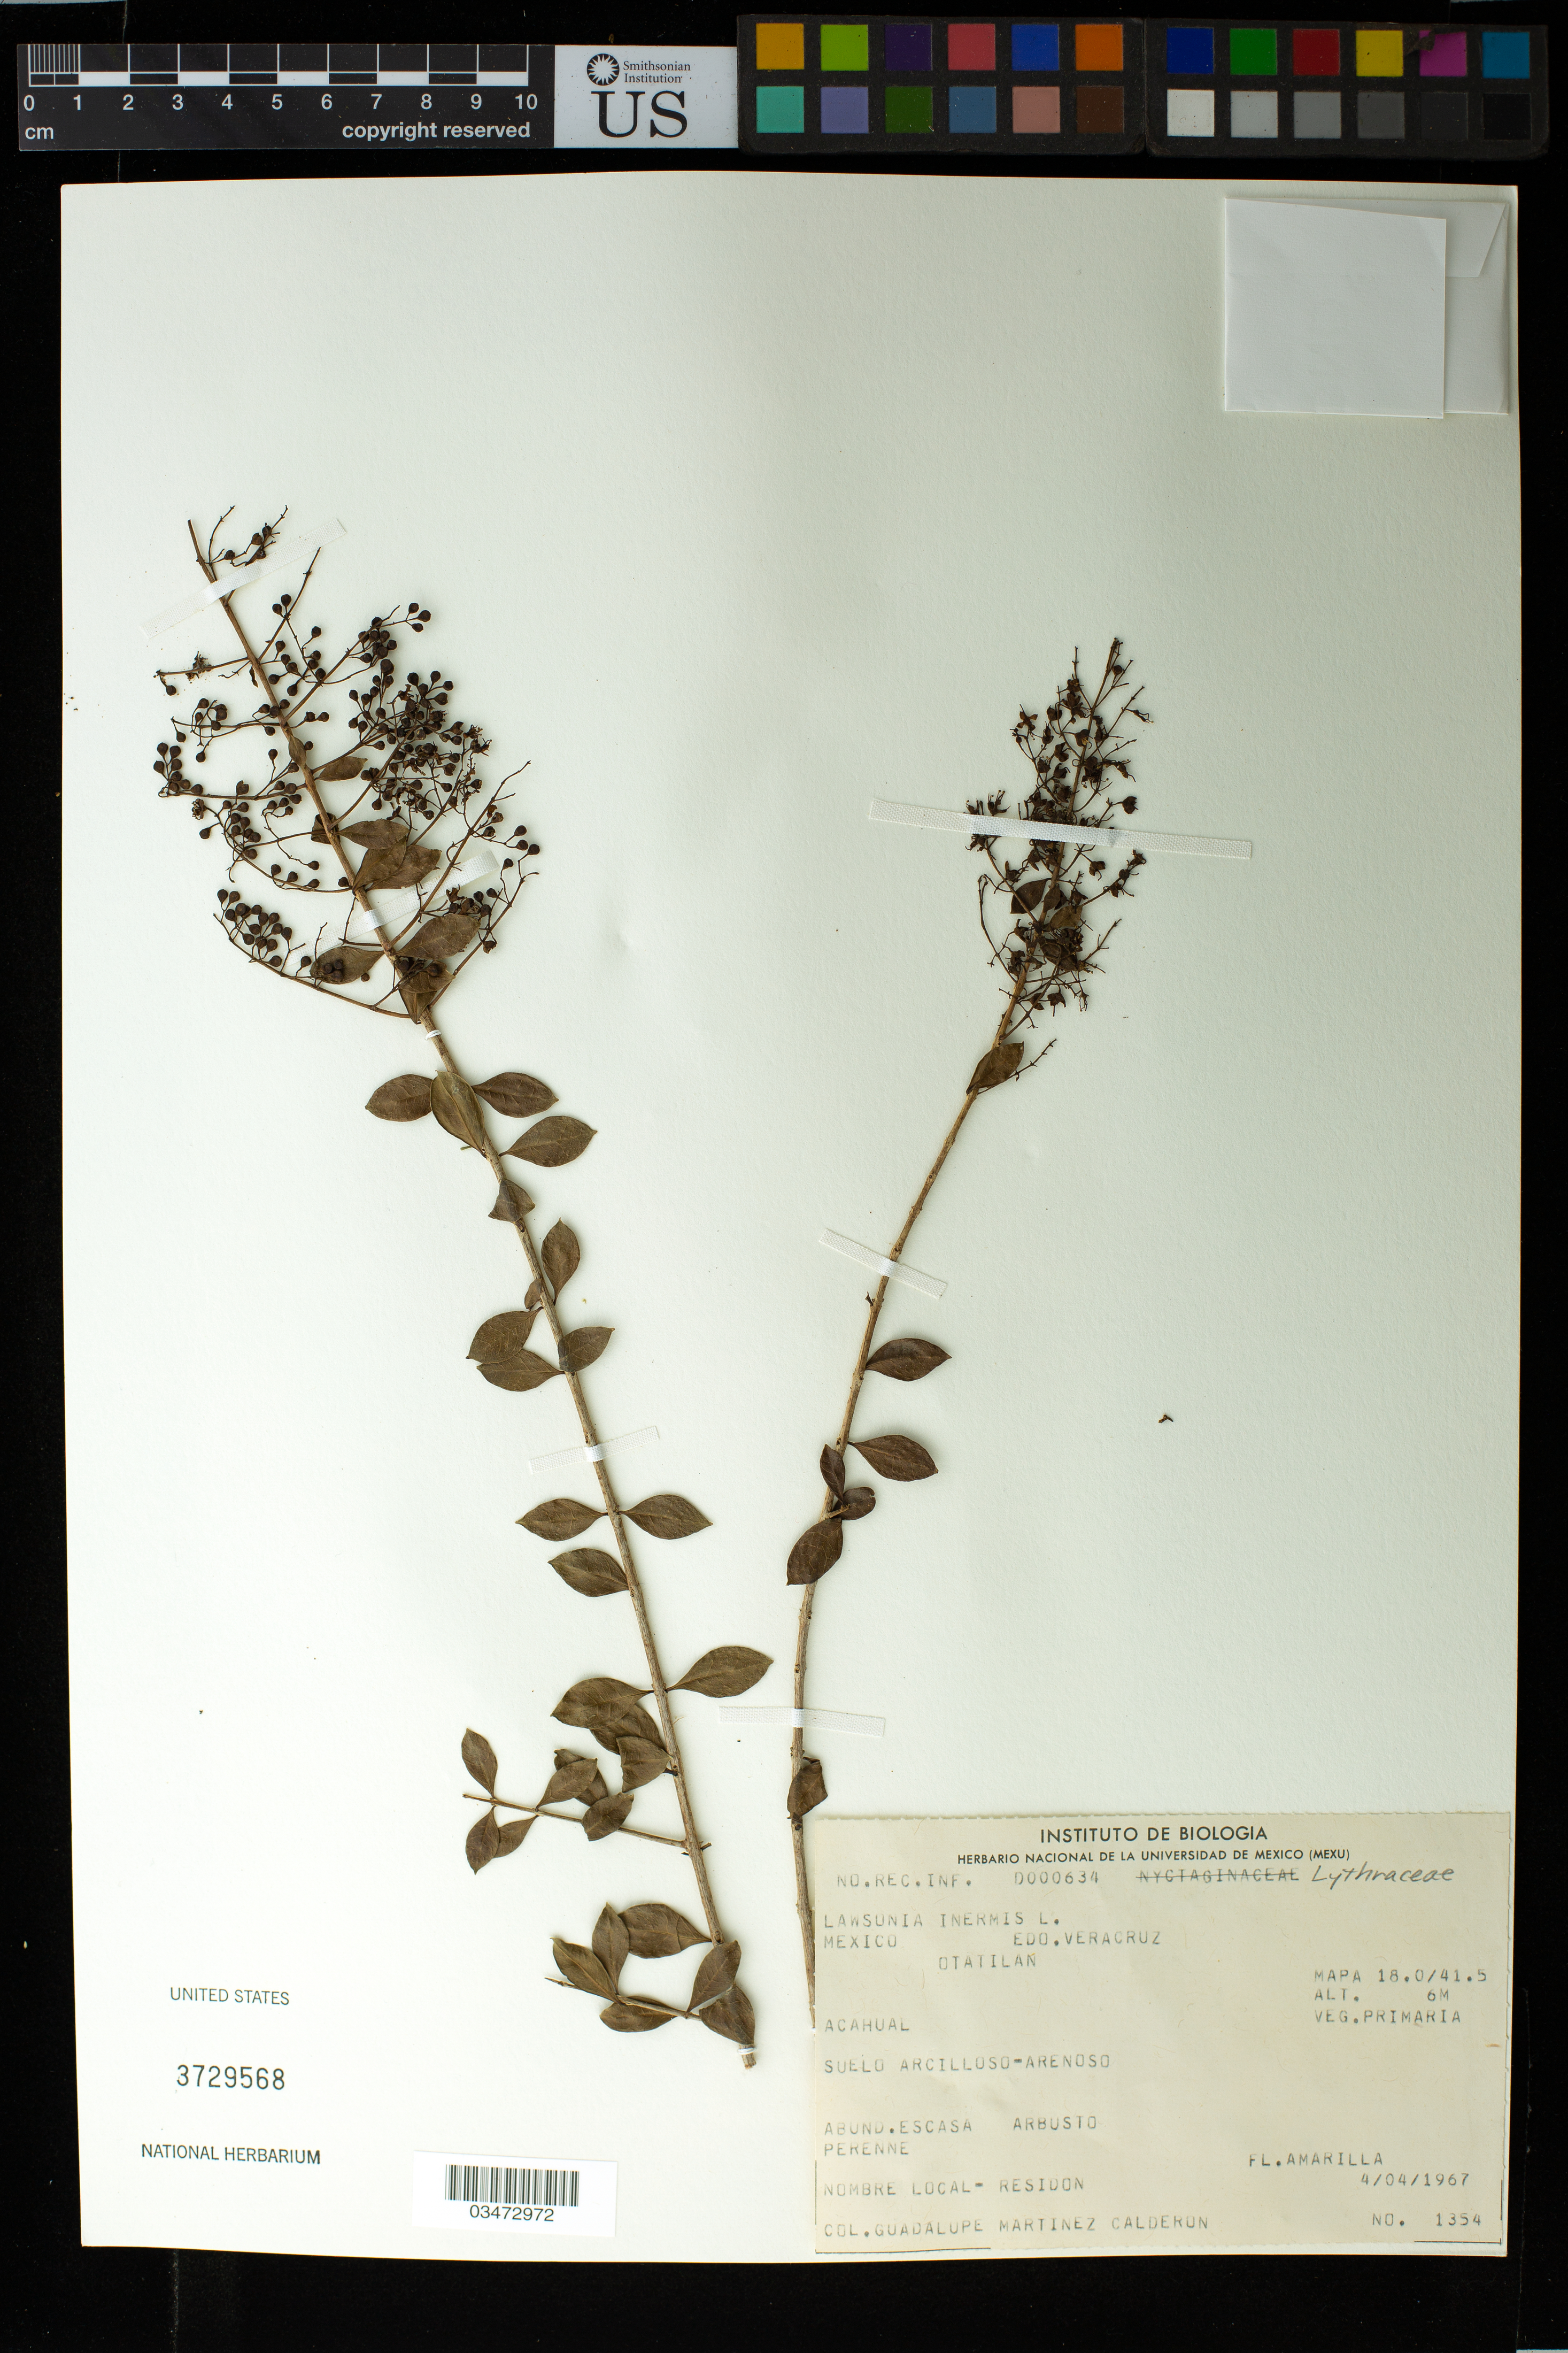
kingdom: Plantae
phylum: Tracheophyta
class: Magnoliopsida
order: Myrtales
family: Lythraceae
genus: Lawsonia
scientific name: Lawsonia inermis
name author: L.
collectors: G. Martinez-C.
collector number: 1354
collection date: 1967-04-04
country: Mexico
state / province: Veracruz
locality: Mun. Otatitlan, Acahual, Suelo Arcilloso-Arenoso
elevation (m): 6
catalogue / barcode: US 3729568